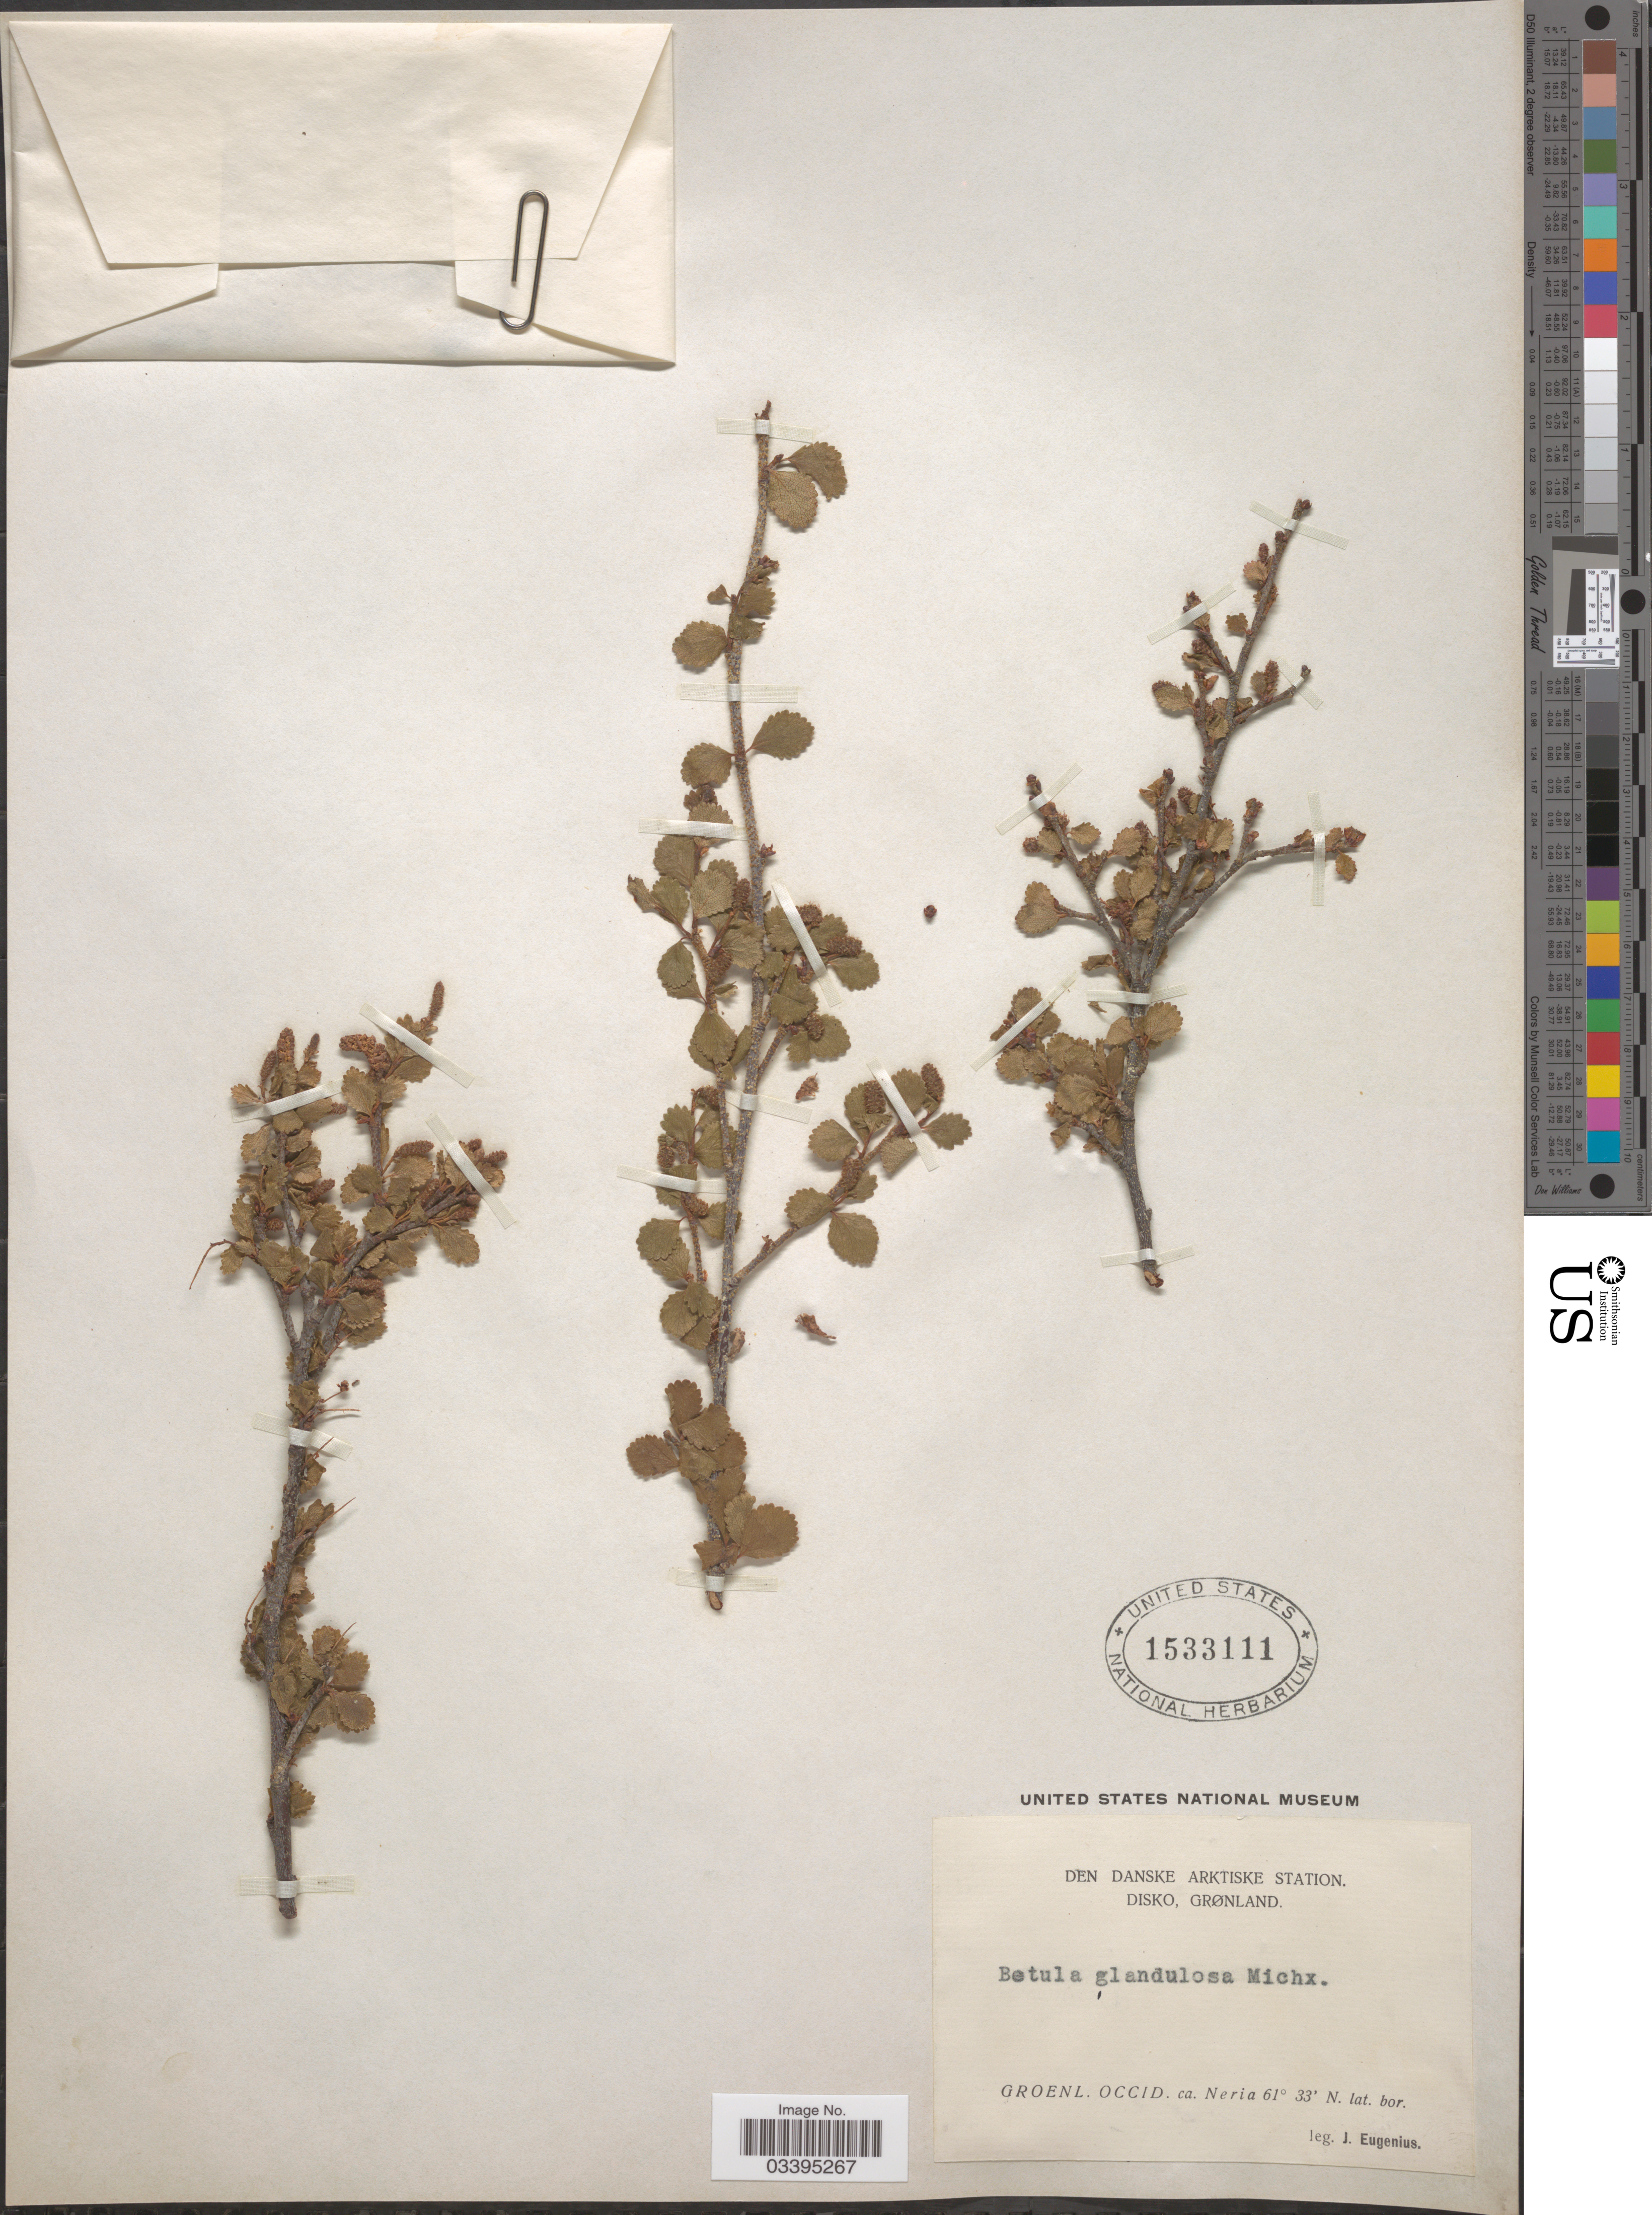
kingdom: Plantae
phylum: Tracheophyta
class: Magnoliopsida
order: Fagales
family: Betulaceae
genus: Betula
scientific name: Betula glandulosa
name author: Michx.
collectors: J. Eugenius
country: Greenland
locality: Den Danske Arktiske Station. Disko. [unsure placement] Groenl. Occid. ca. Neria.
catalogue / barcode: US 1533111